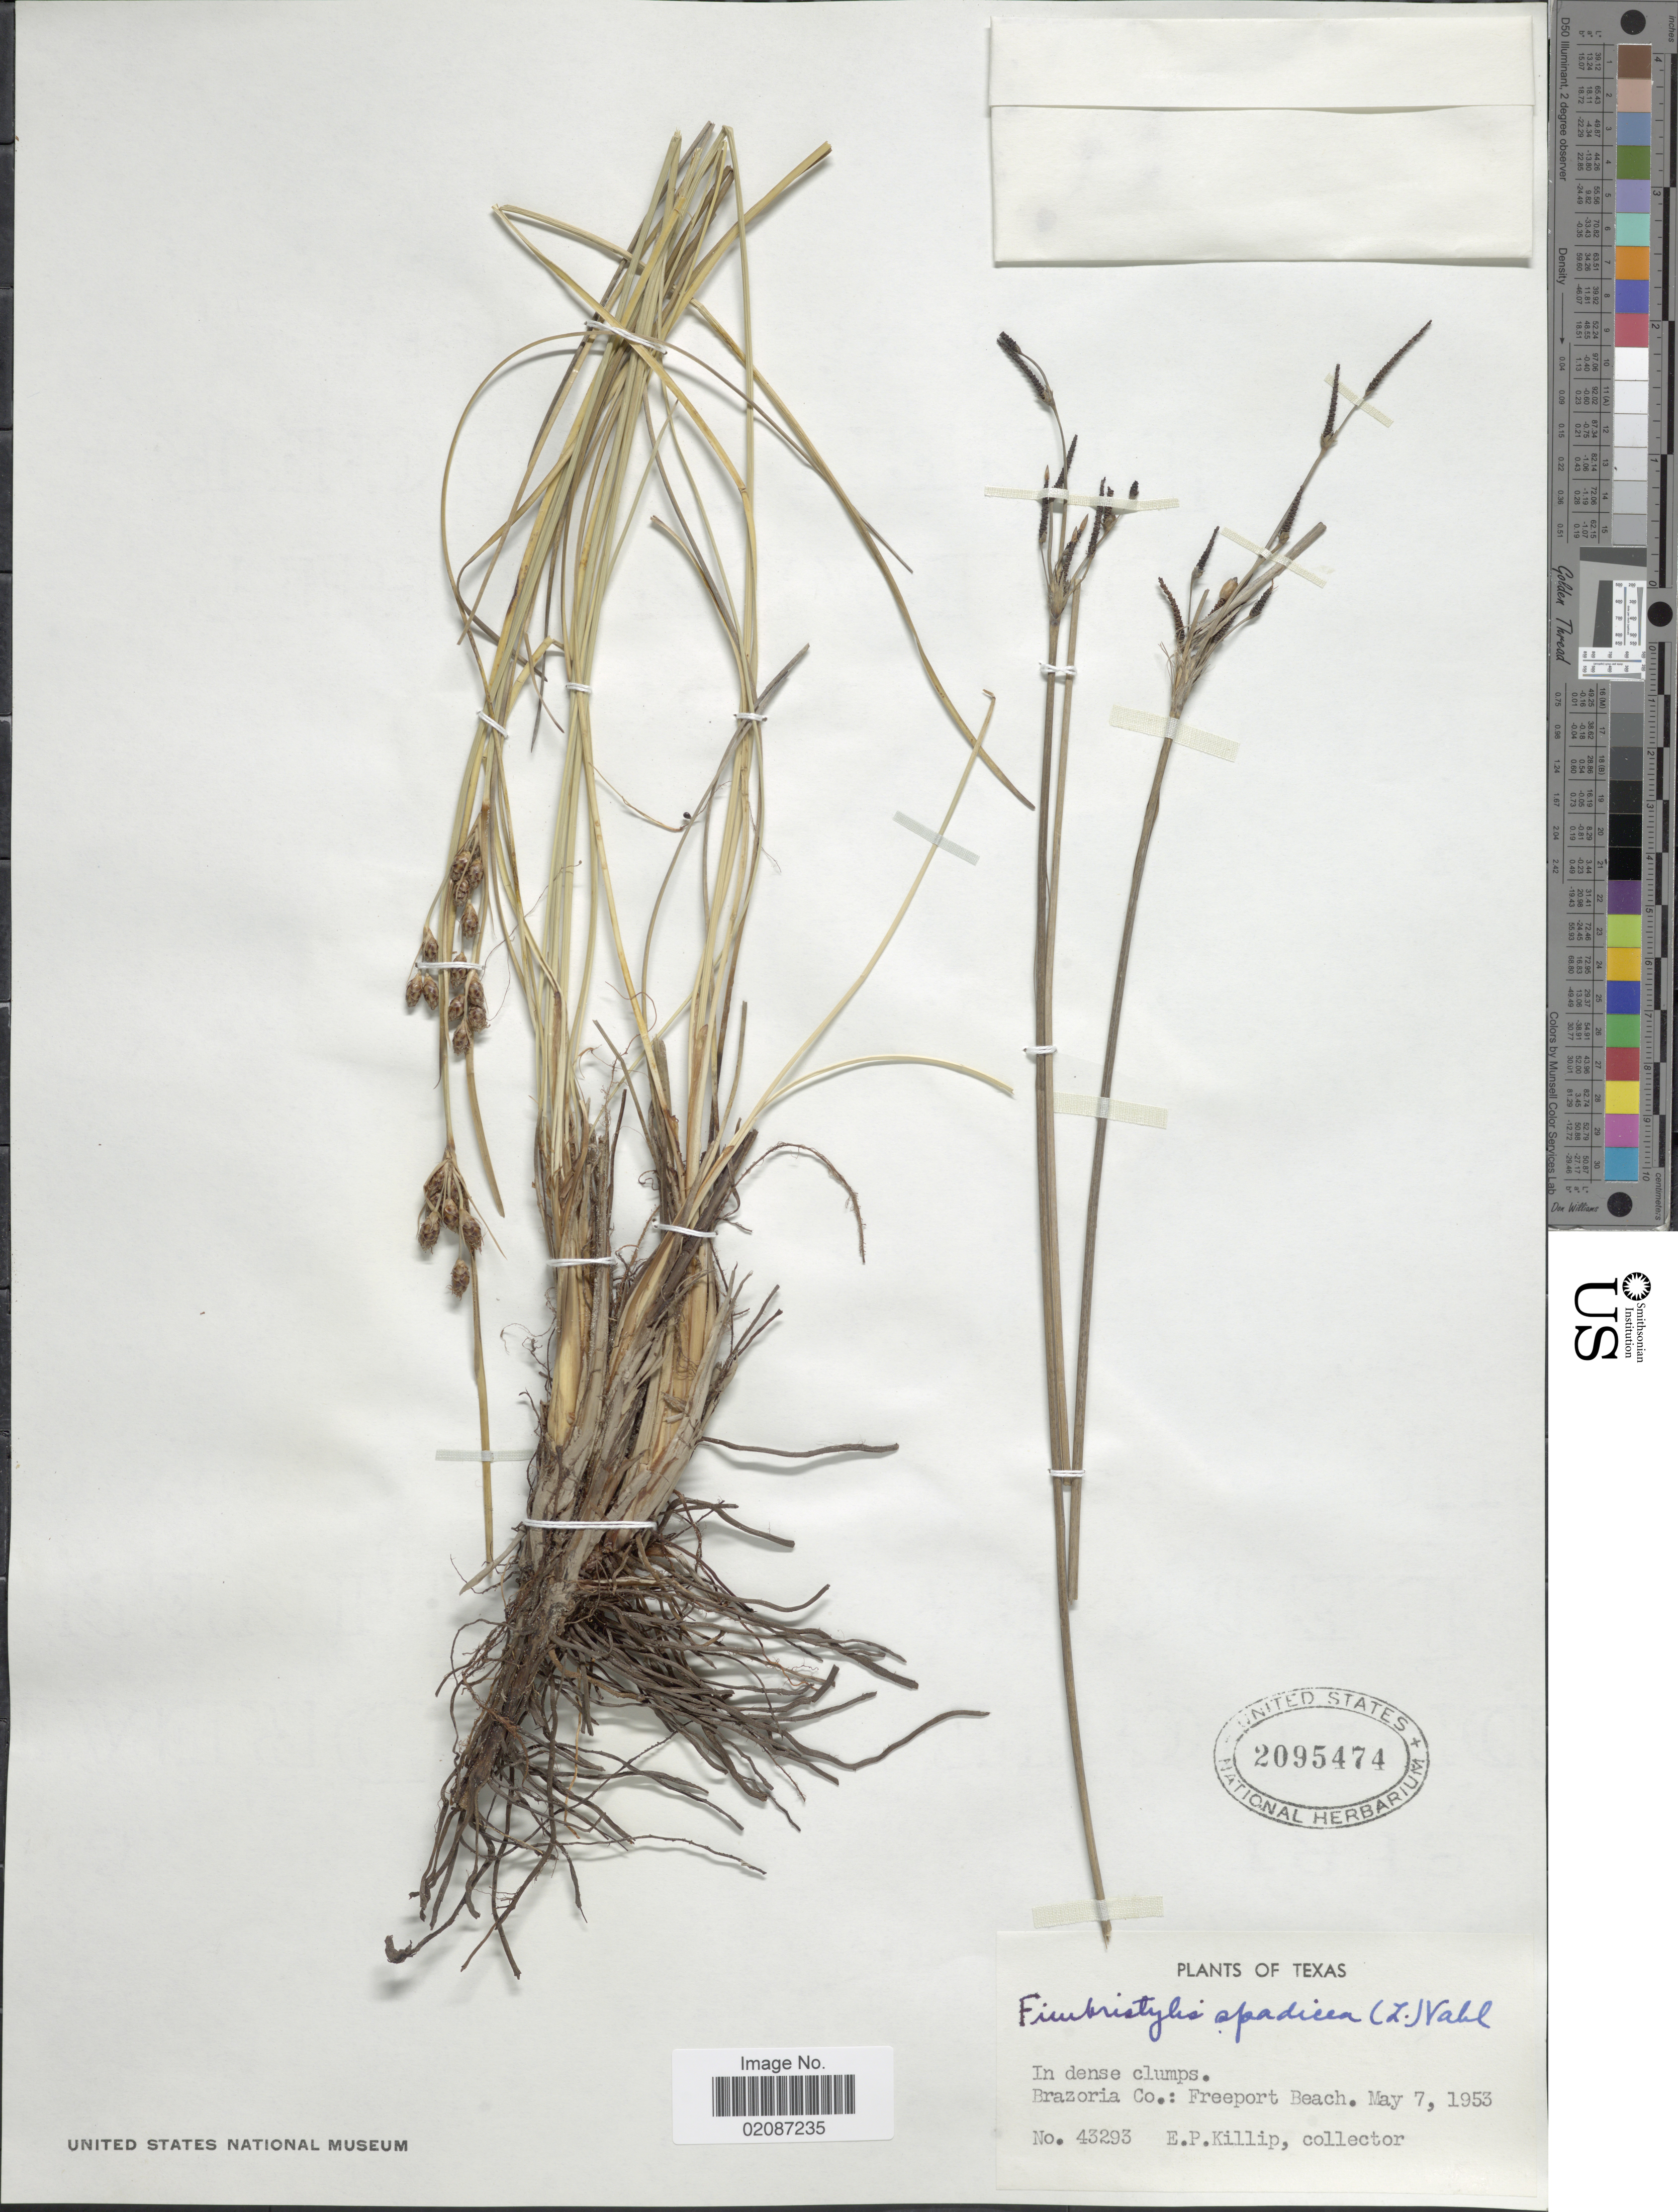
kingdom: Plantae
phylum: Tracheophyta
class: Liliopsida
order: Poales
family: Cyperaceae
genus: Fimbristylis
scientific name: Fimbristylis castanea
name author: (Michx.) Vahl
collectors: E. P. Killip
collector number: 43293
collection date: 1953-05-07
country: United States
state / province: Texas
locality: In dense clumps, Brazoria Co.: Freeport Beach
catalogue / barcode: US 2095474